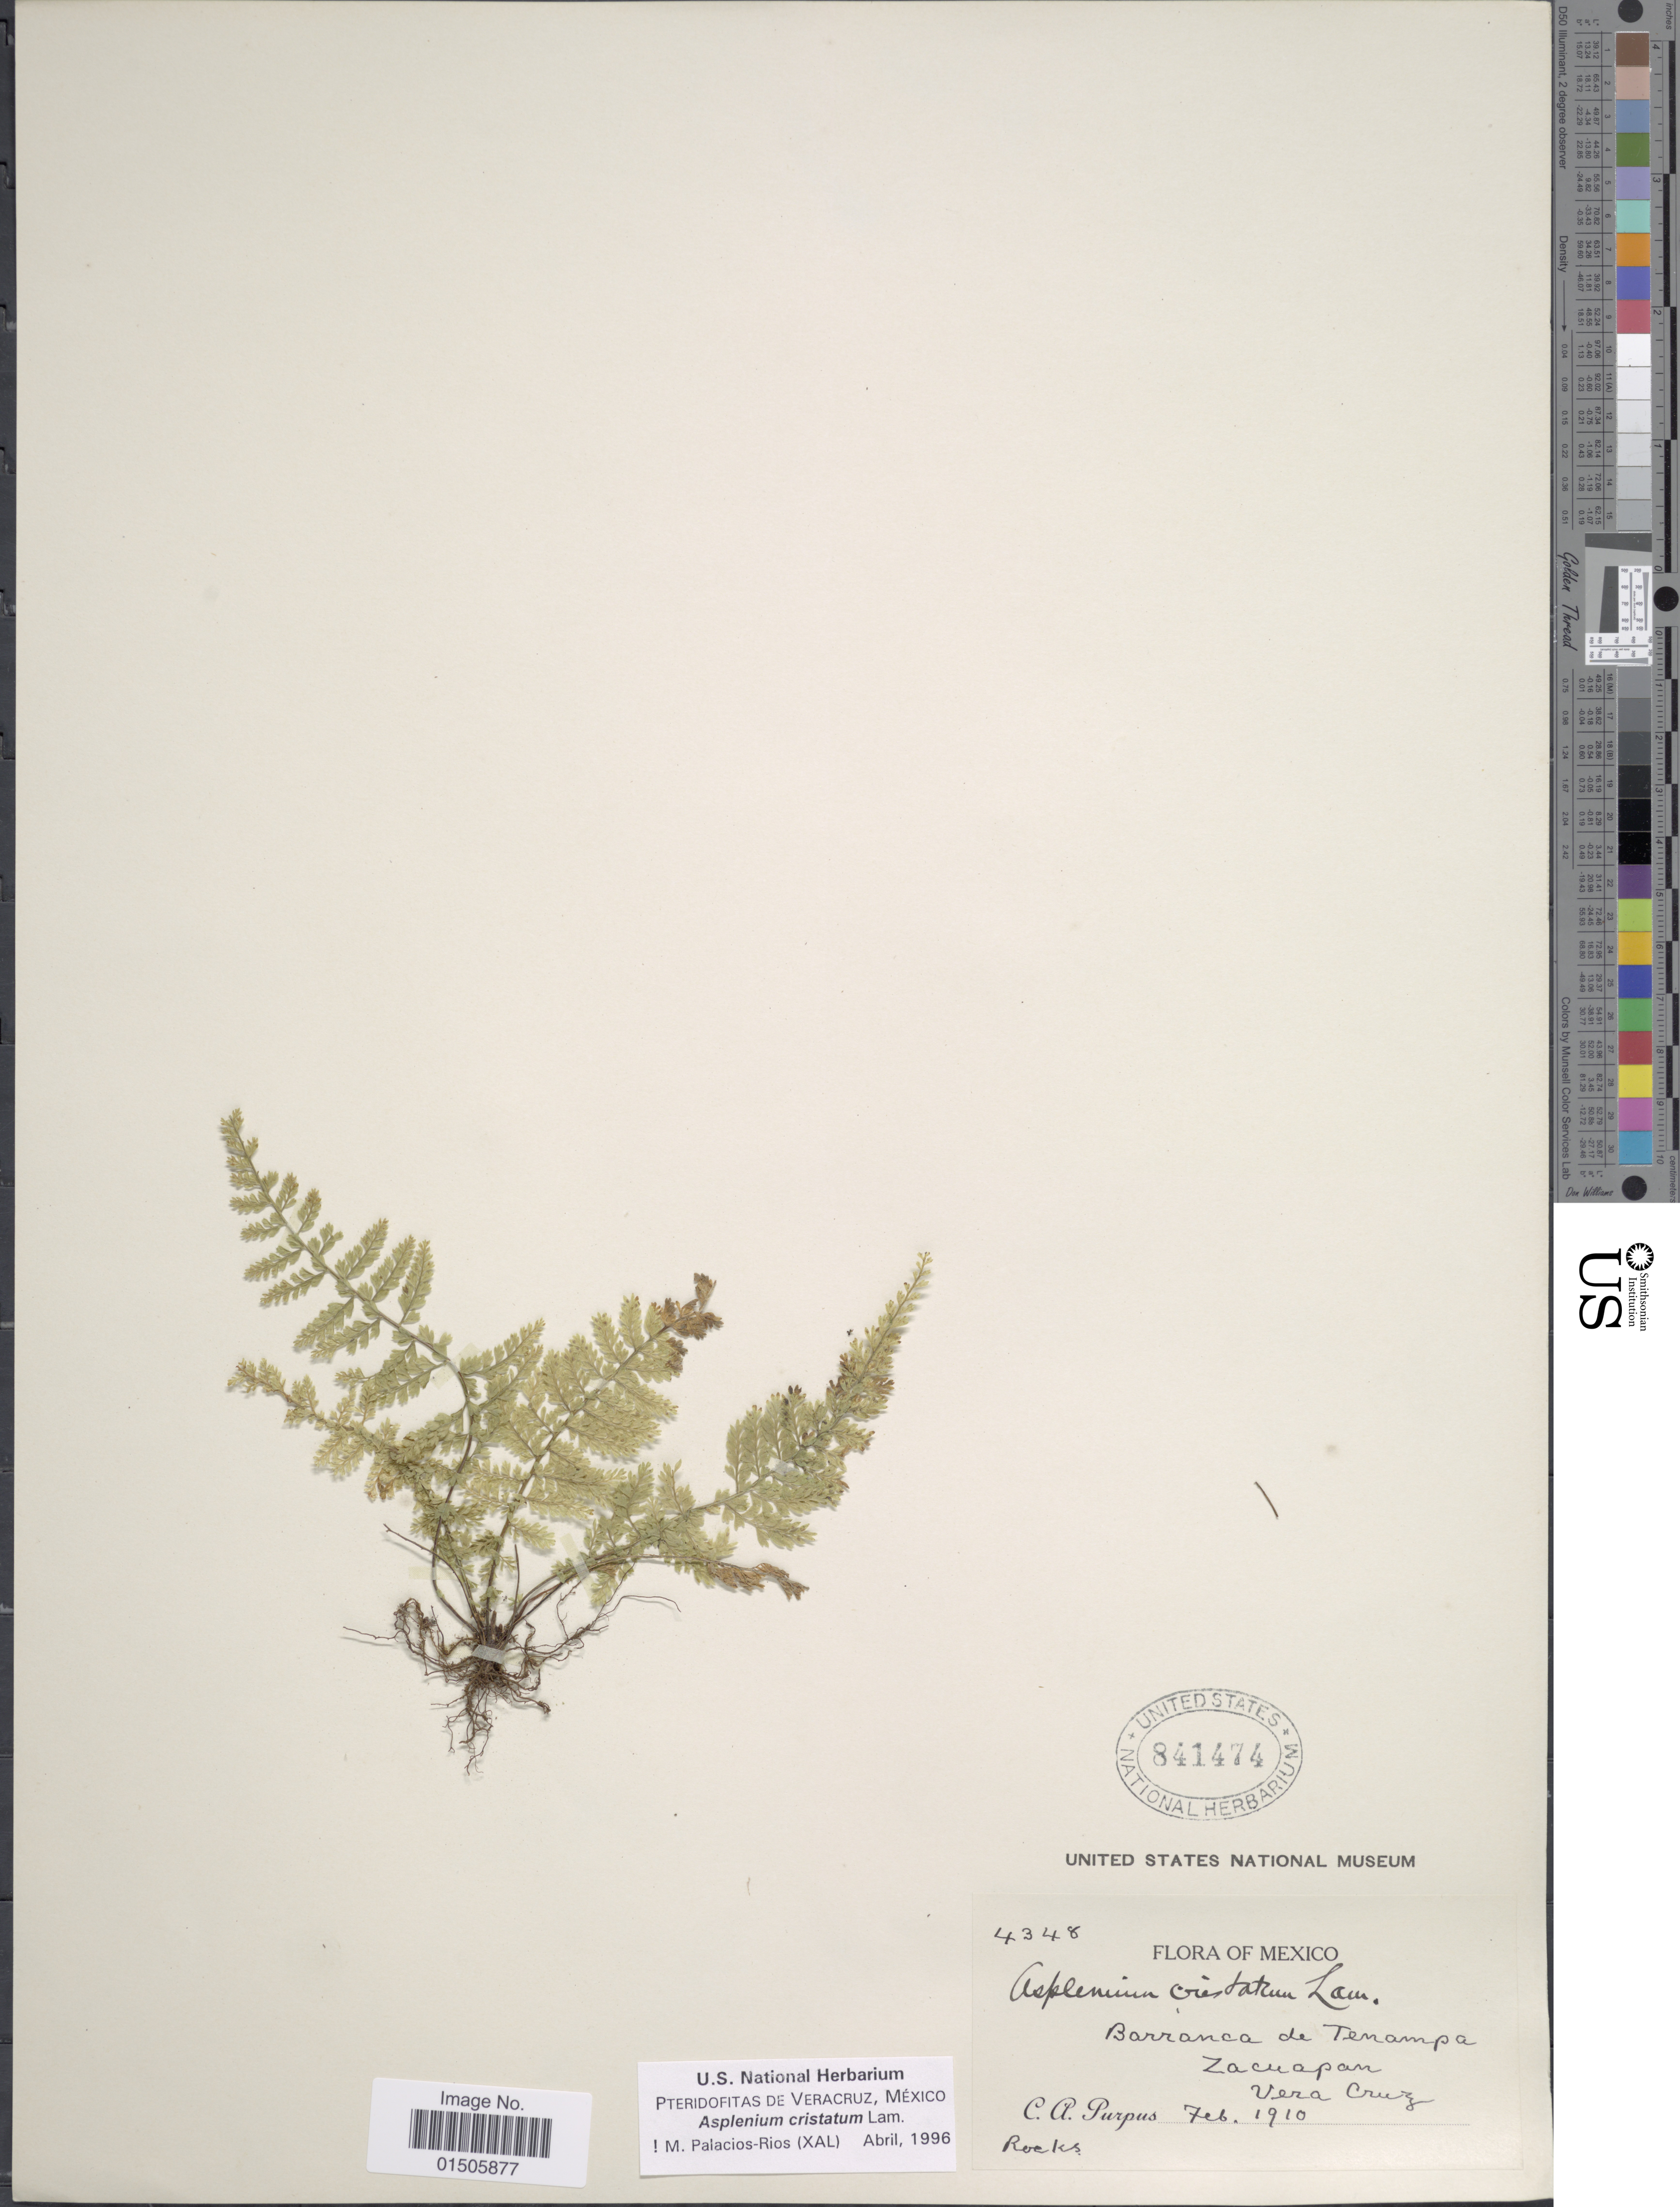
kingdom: Plantae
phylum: Tracheophyta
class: Polypodiopsida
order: Polypodiales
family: Aspleniaceae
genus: Asplenium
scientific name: Asplenium cristatum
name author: Lam.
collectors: C. A. Purpus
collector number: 4348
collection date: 1910-02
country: Mexico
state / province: Veracruz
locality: Barranca de Tenampa Zacuapan. Vera Cruz.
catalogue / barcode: US 841474